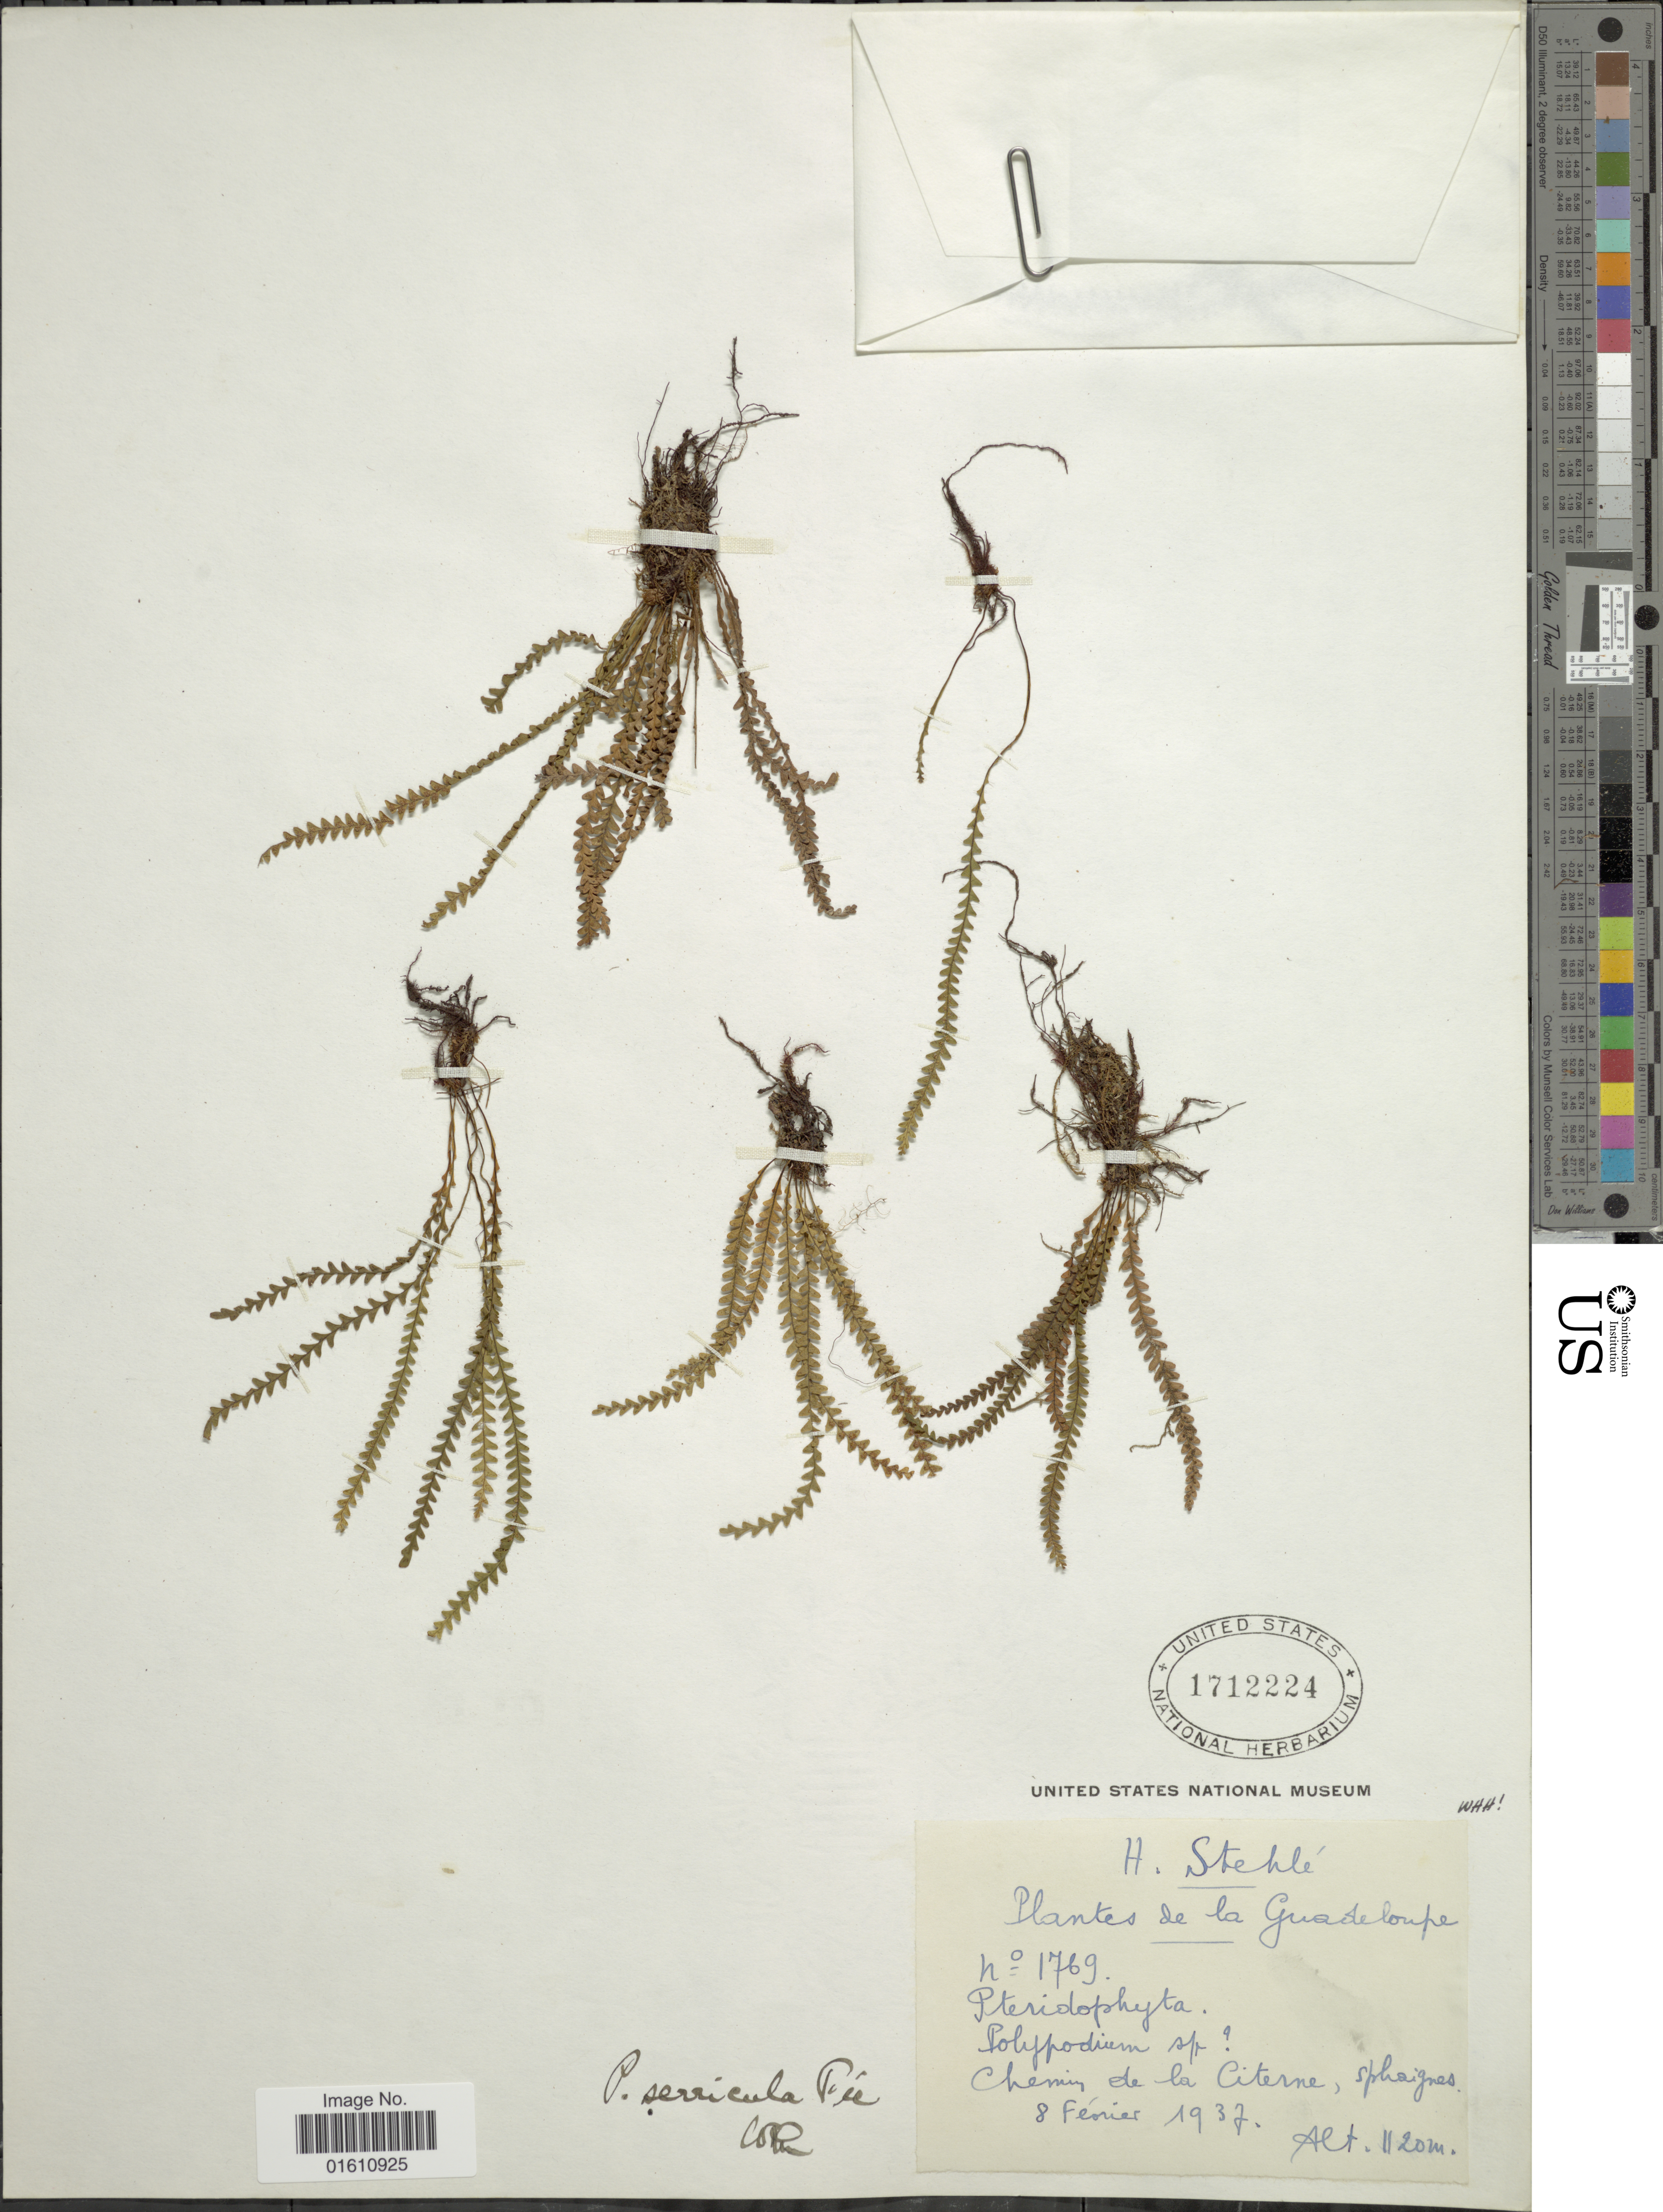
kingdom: Plantae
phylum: Tracheophyta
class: Polypodiopsida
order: Polypodiales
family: Polypodiaceae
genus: Moranopteris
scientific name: Moranopteris serricula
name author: (Fée) R. Y. Hirai & J. Prado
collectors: A. Stehle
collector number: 1769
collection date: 1937-02-08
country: Guadeloupe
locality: Chemin de la Citerne, sphaignes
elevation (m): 1120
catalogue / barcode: US 1712224